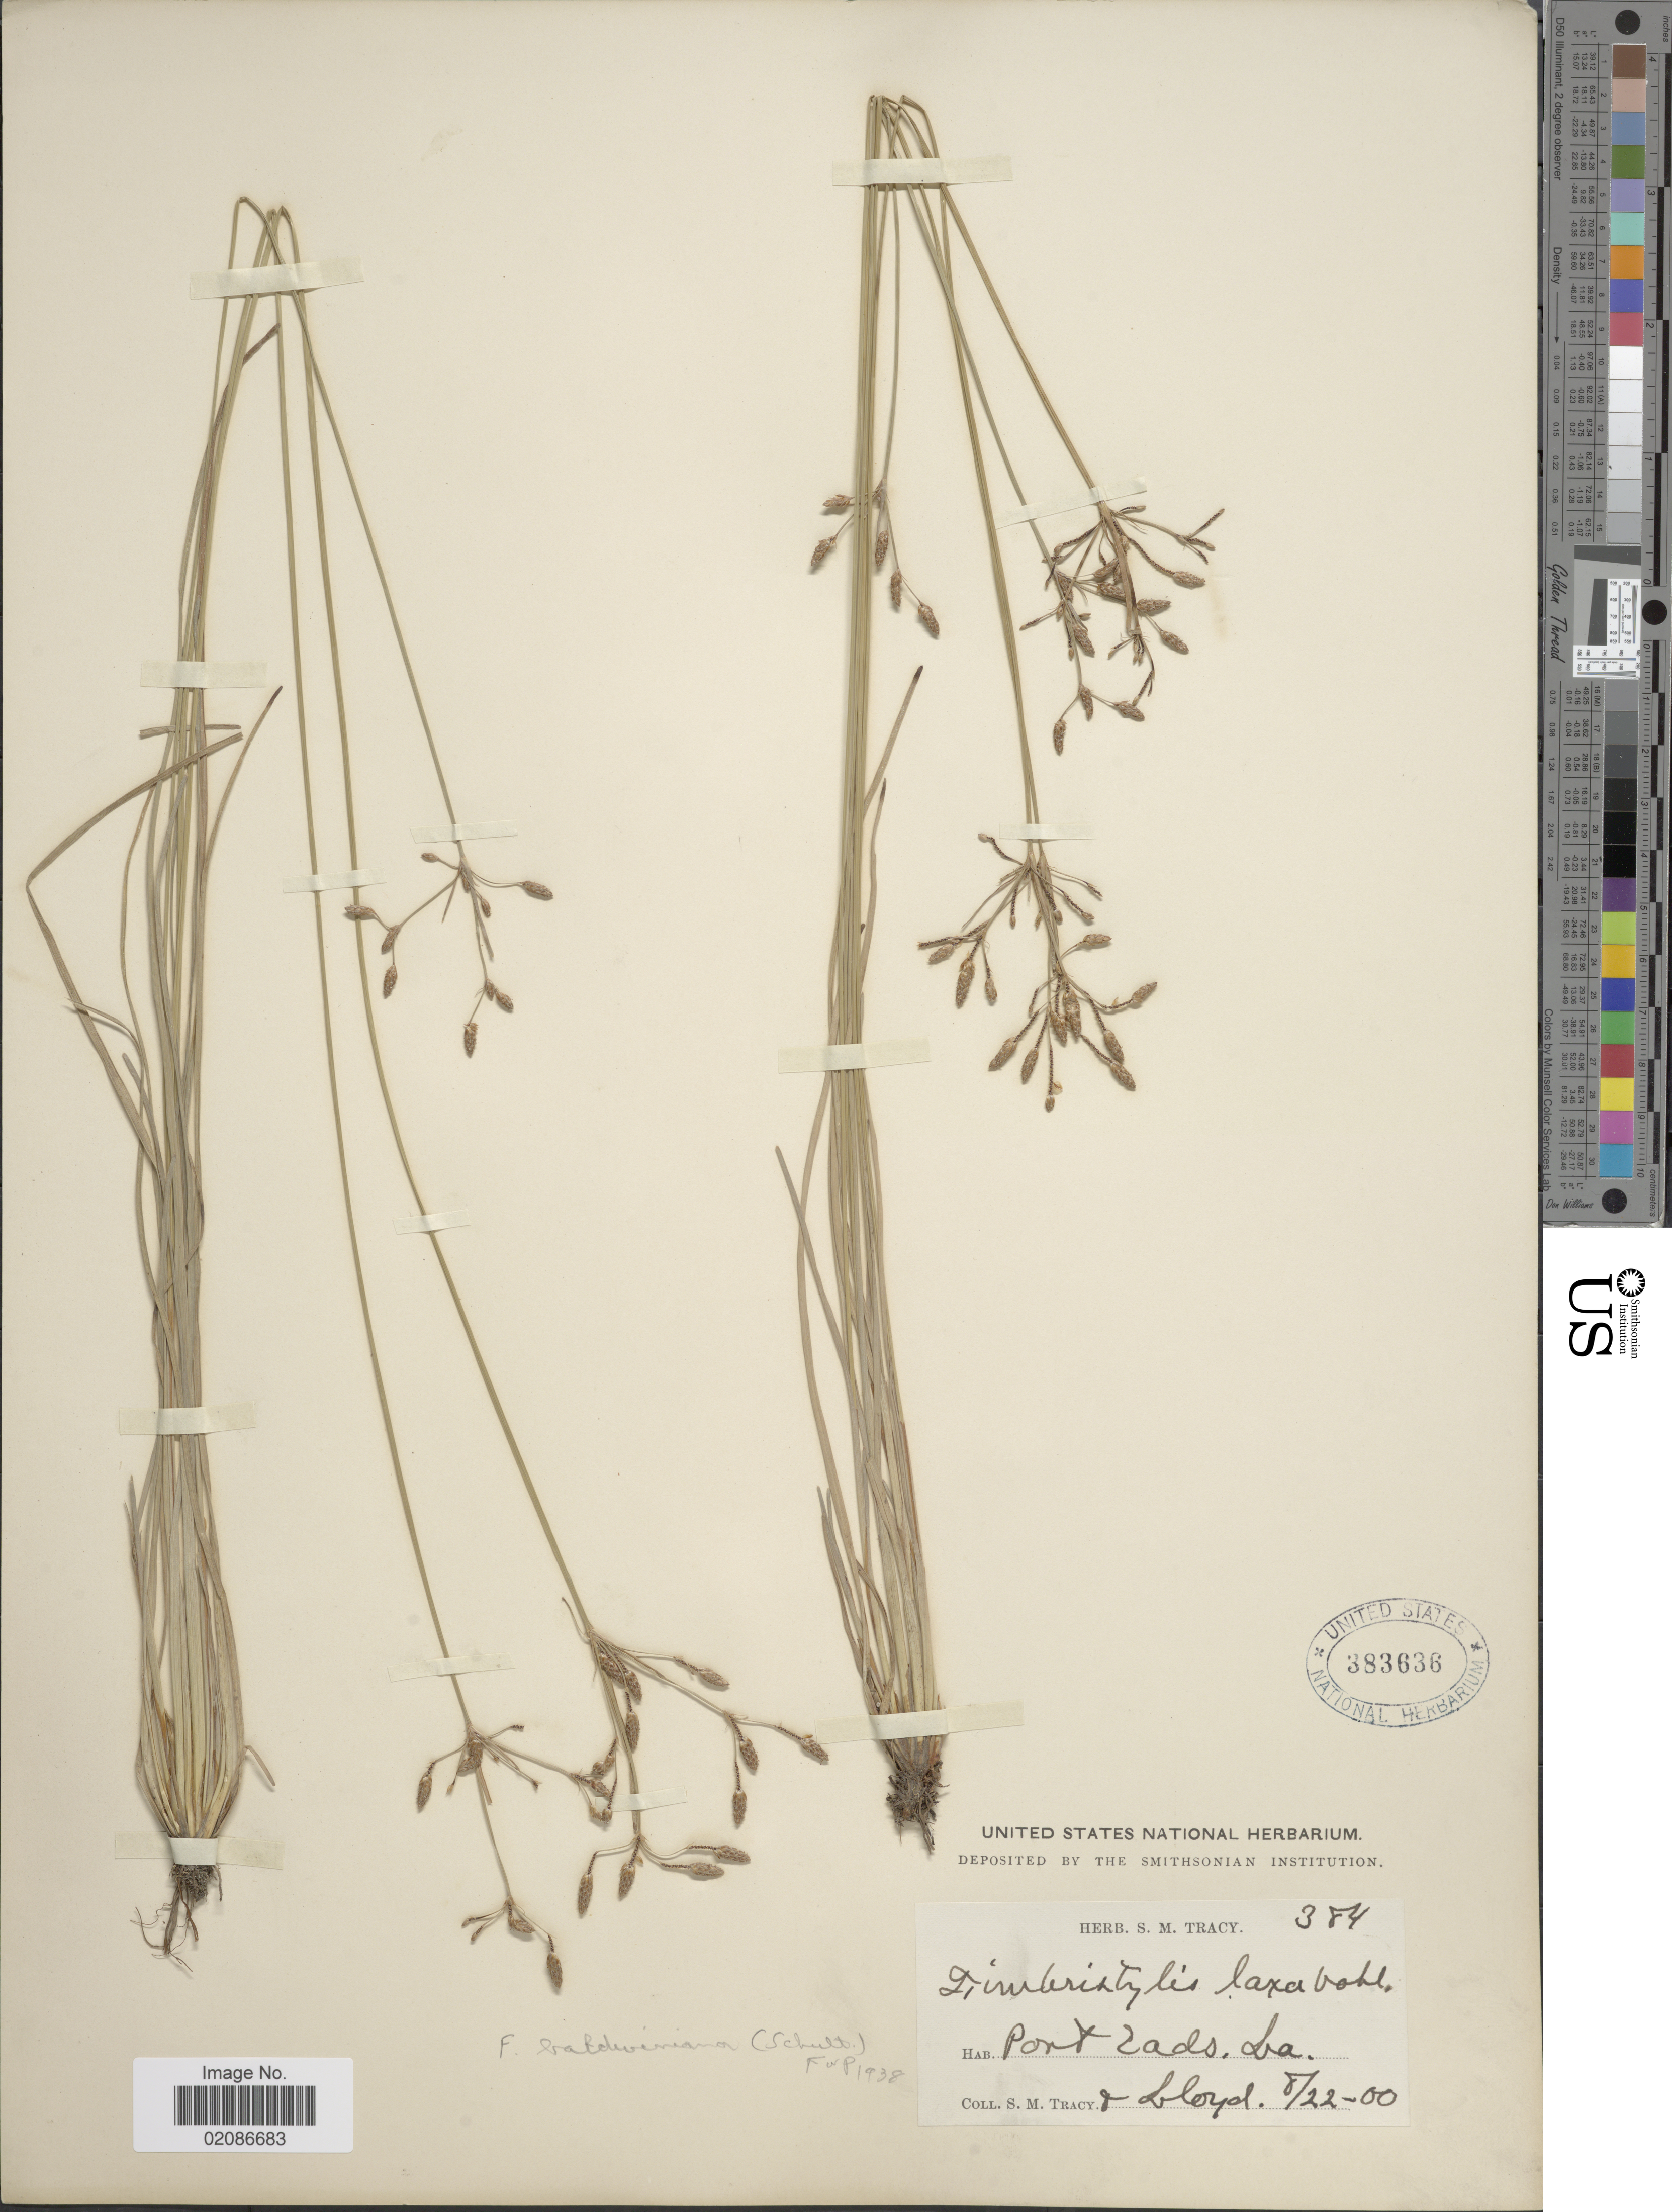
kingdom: Plantae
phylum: Tracheophyta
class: Liliopsida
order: Poales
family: Cyperaceae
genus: Fimbristylis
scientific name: Fimbristylis dichotoma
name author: (L.) Vahl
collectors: S. M. Tracy & -- Lloyd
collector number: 384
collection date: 1900-08-22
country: United States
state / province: Louisiana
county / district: Plaquemines Parish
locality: Port Eads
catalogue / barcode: US 383636